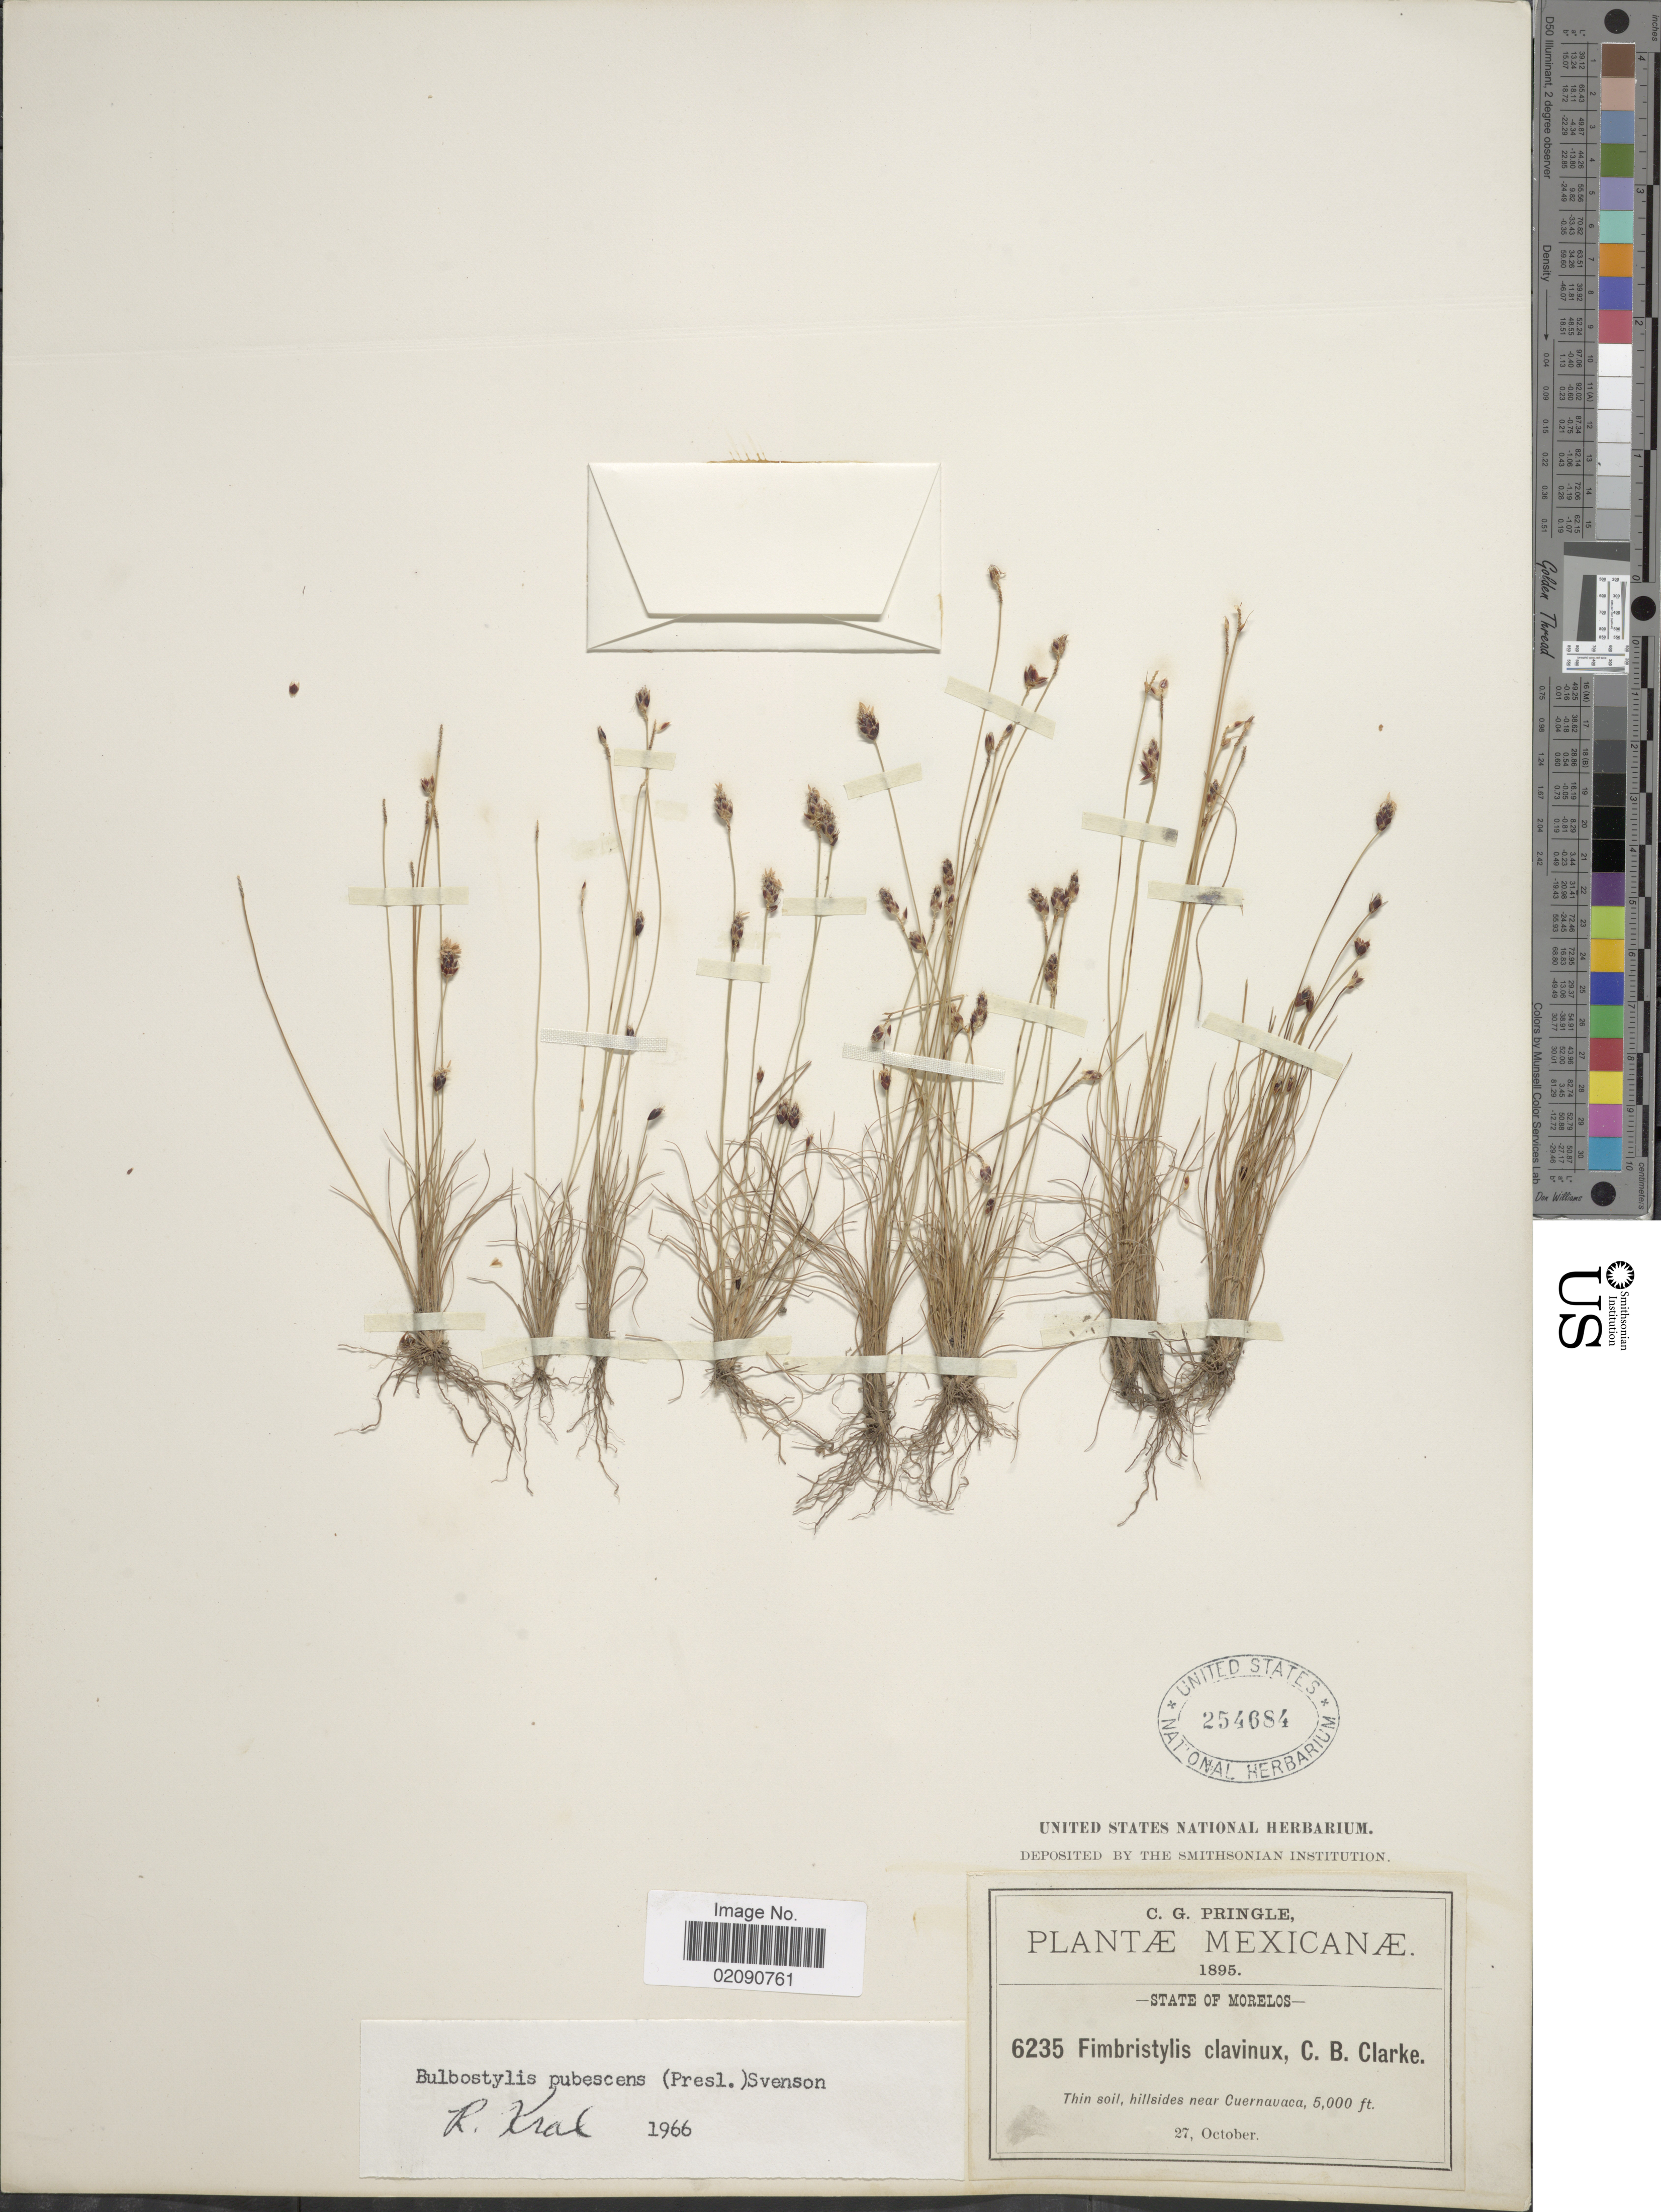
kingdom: Plantae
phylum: Tracheophyta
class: Liliopsida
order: Poales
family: Cyperaceae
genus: Bulbostylis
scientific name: Bulbostylis pubescens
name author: (J. Presl & C. Presl) Svenson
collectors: C. G. Pringle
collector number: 6235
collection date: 1895-10-27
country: Mexico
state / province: Morelos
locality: State of Morelos. Thin soil, hillsides near Cuernavaca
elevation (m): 1524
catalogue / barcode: US 254684